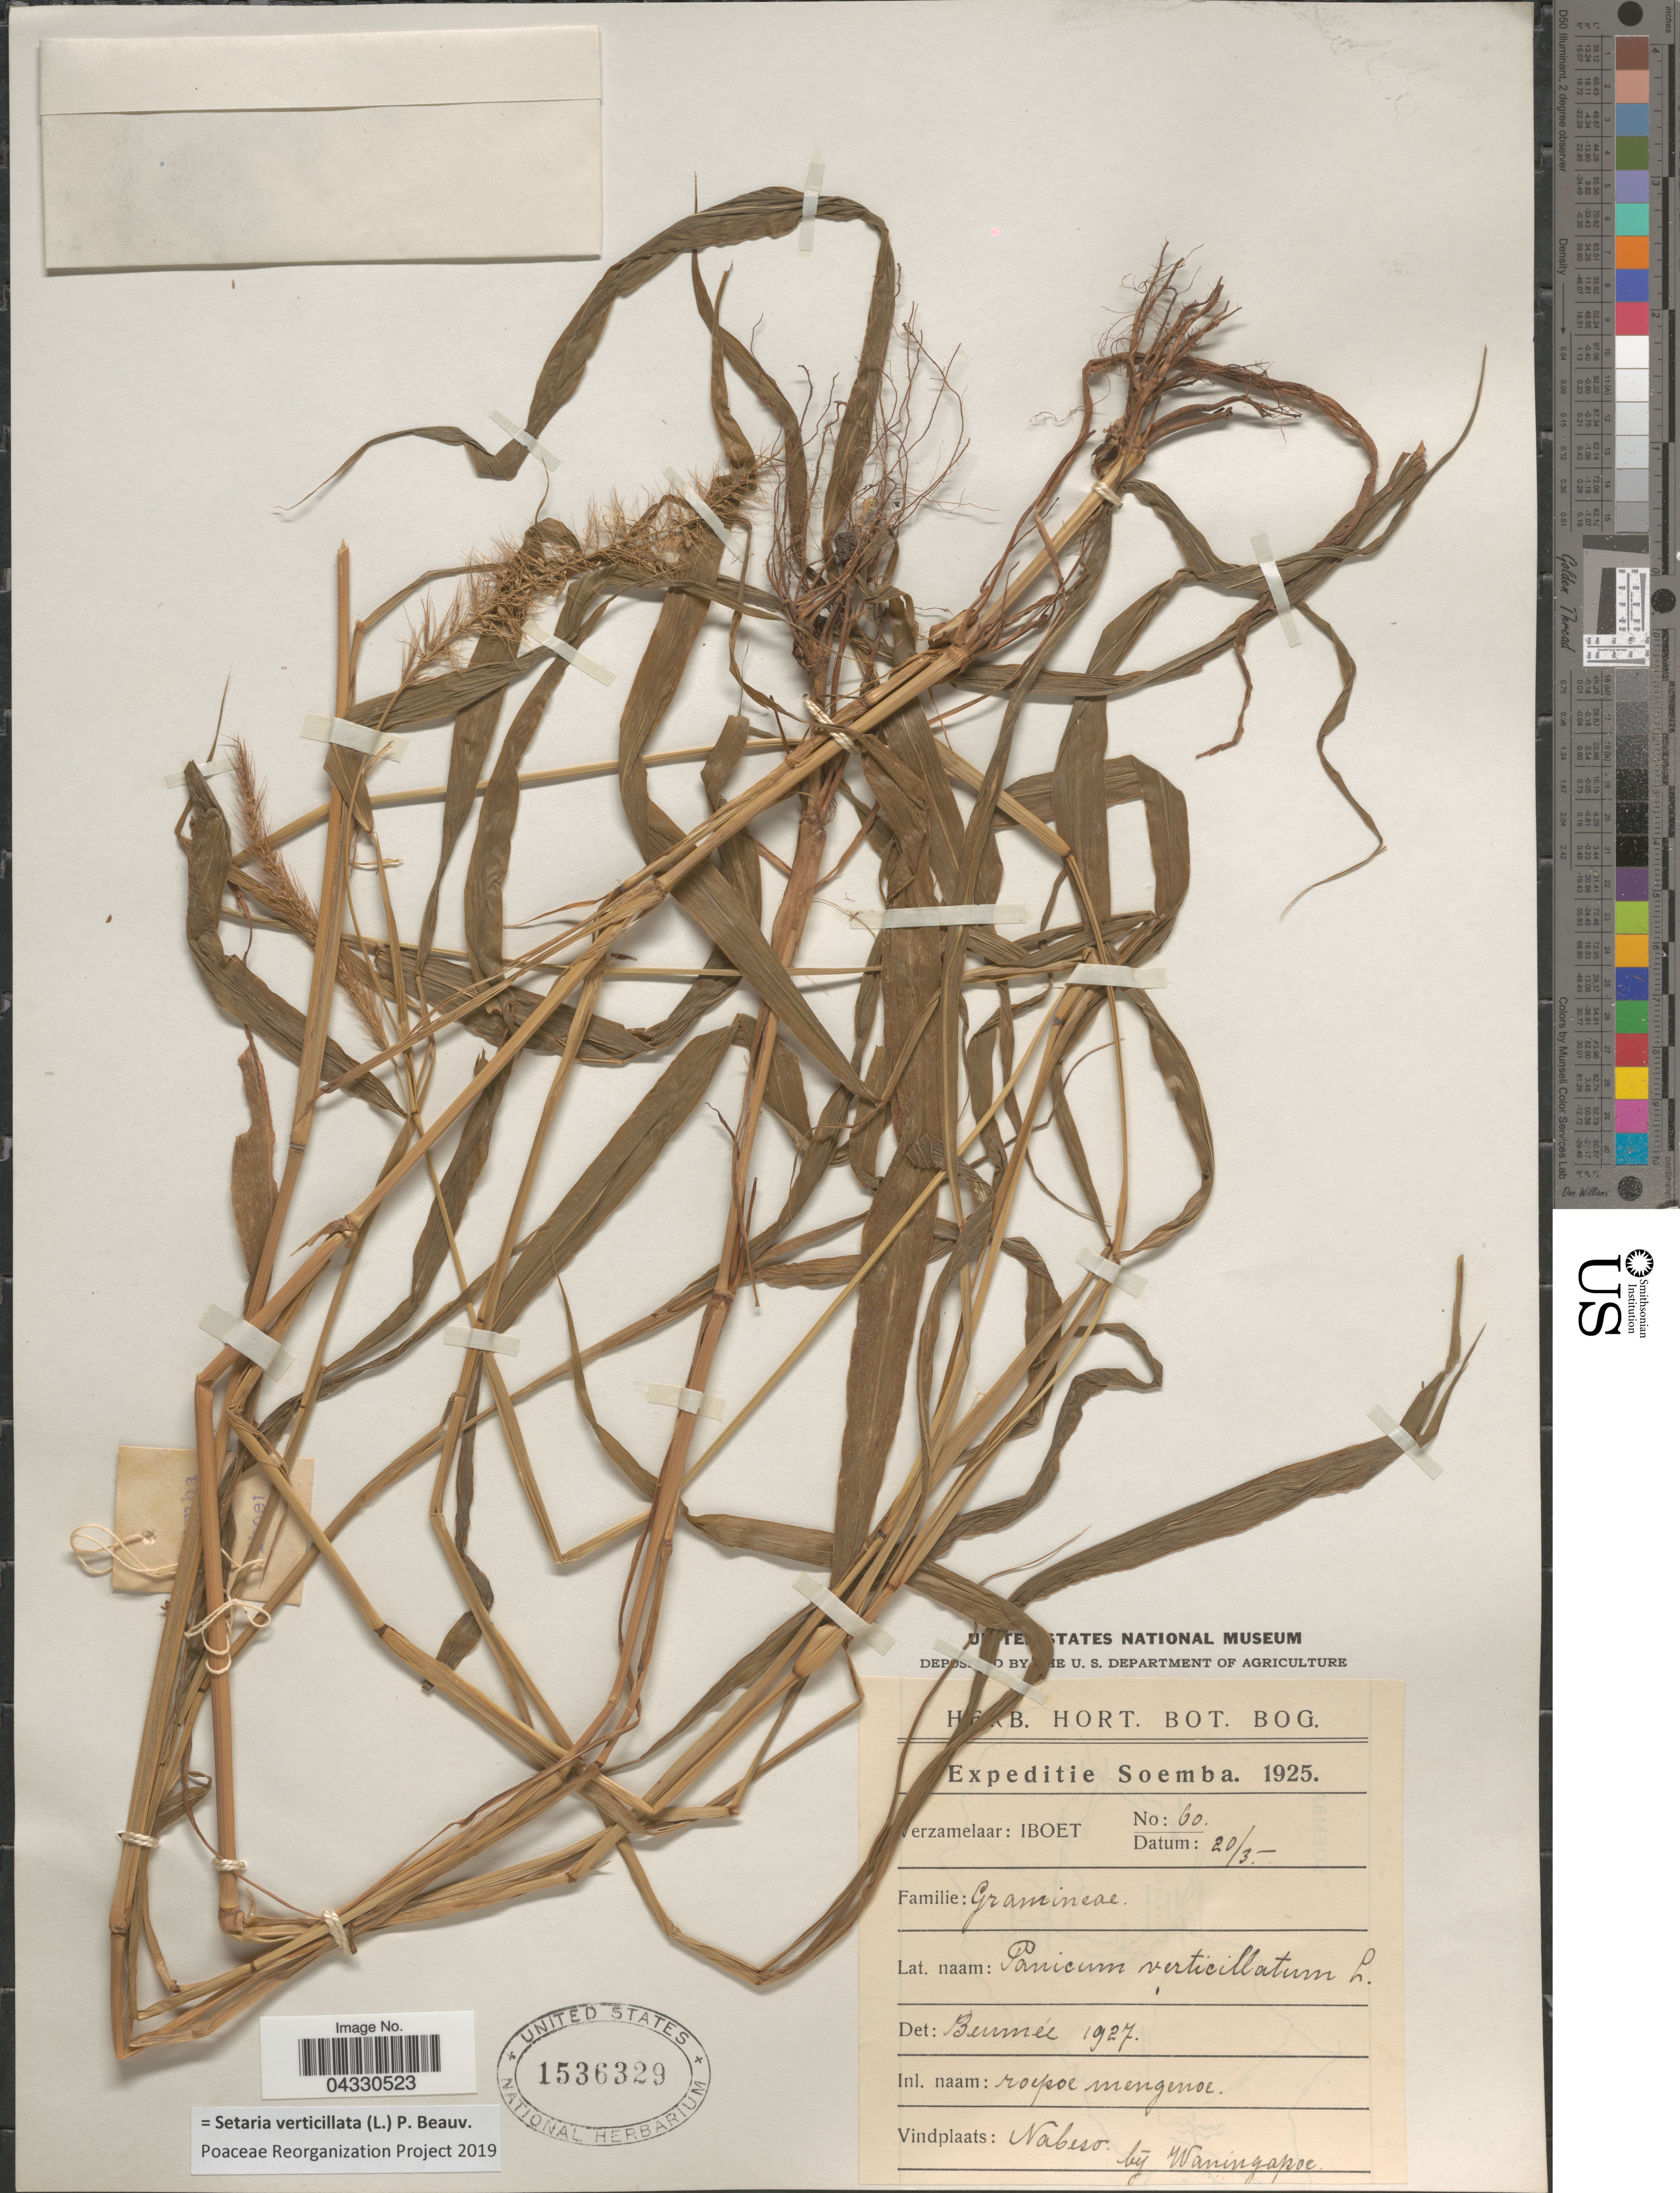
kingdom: Plantae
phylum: Tracheophyta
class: Liliopsida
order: Poales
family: Poaceae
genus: Setaria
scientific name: Setaria verticillata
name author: (L.) P. Beauv.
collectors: -. Iboet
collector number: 60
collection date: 1925-03-20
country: Indonesia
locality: Expeditie Soemba. 1925. Nabeso. bij Waningapoe.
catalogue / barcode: US 1536329